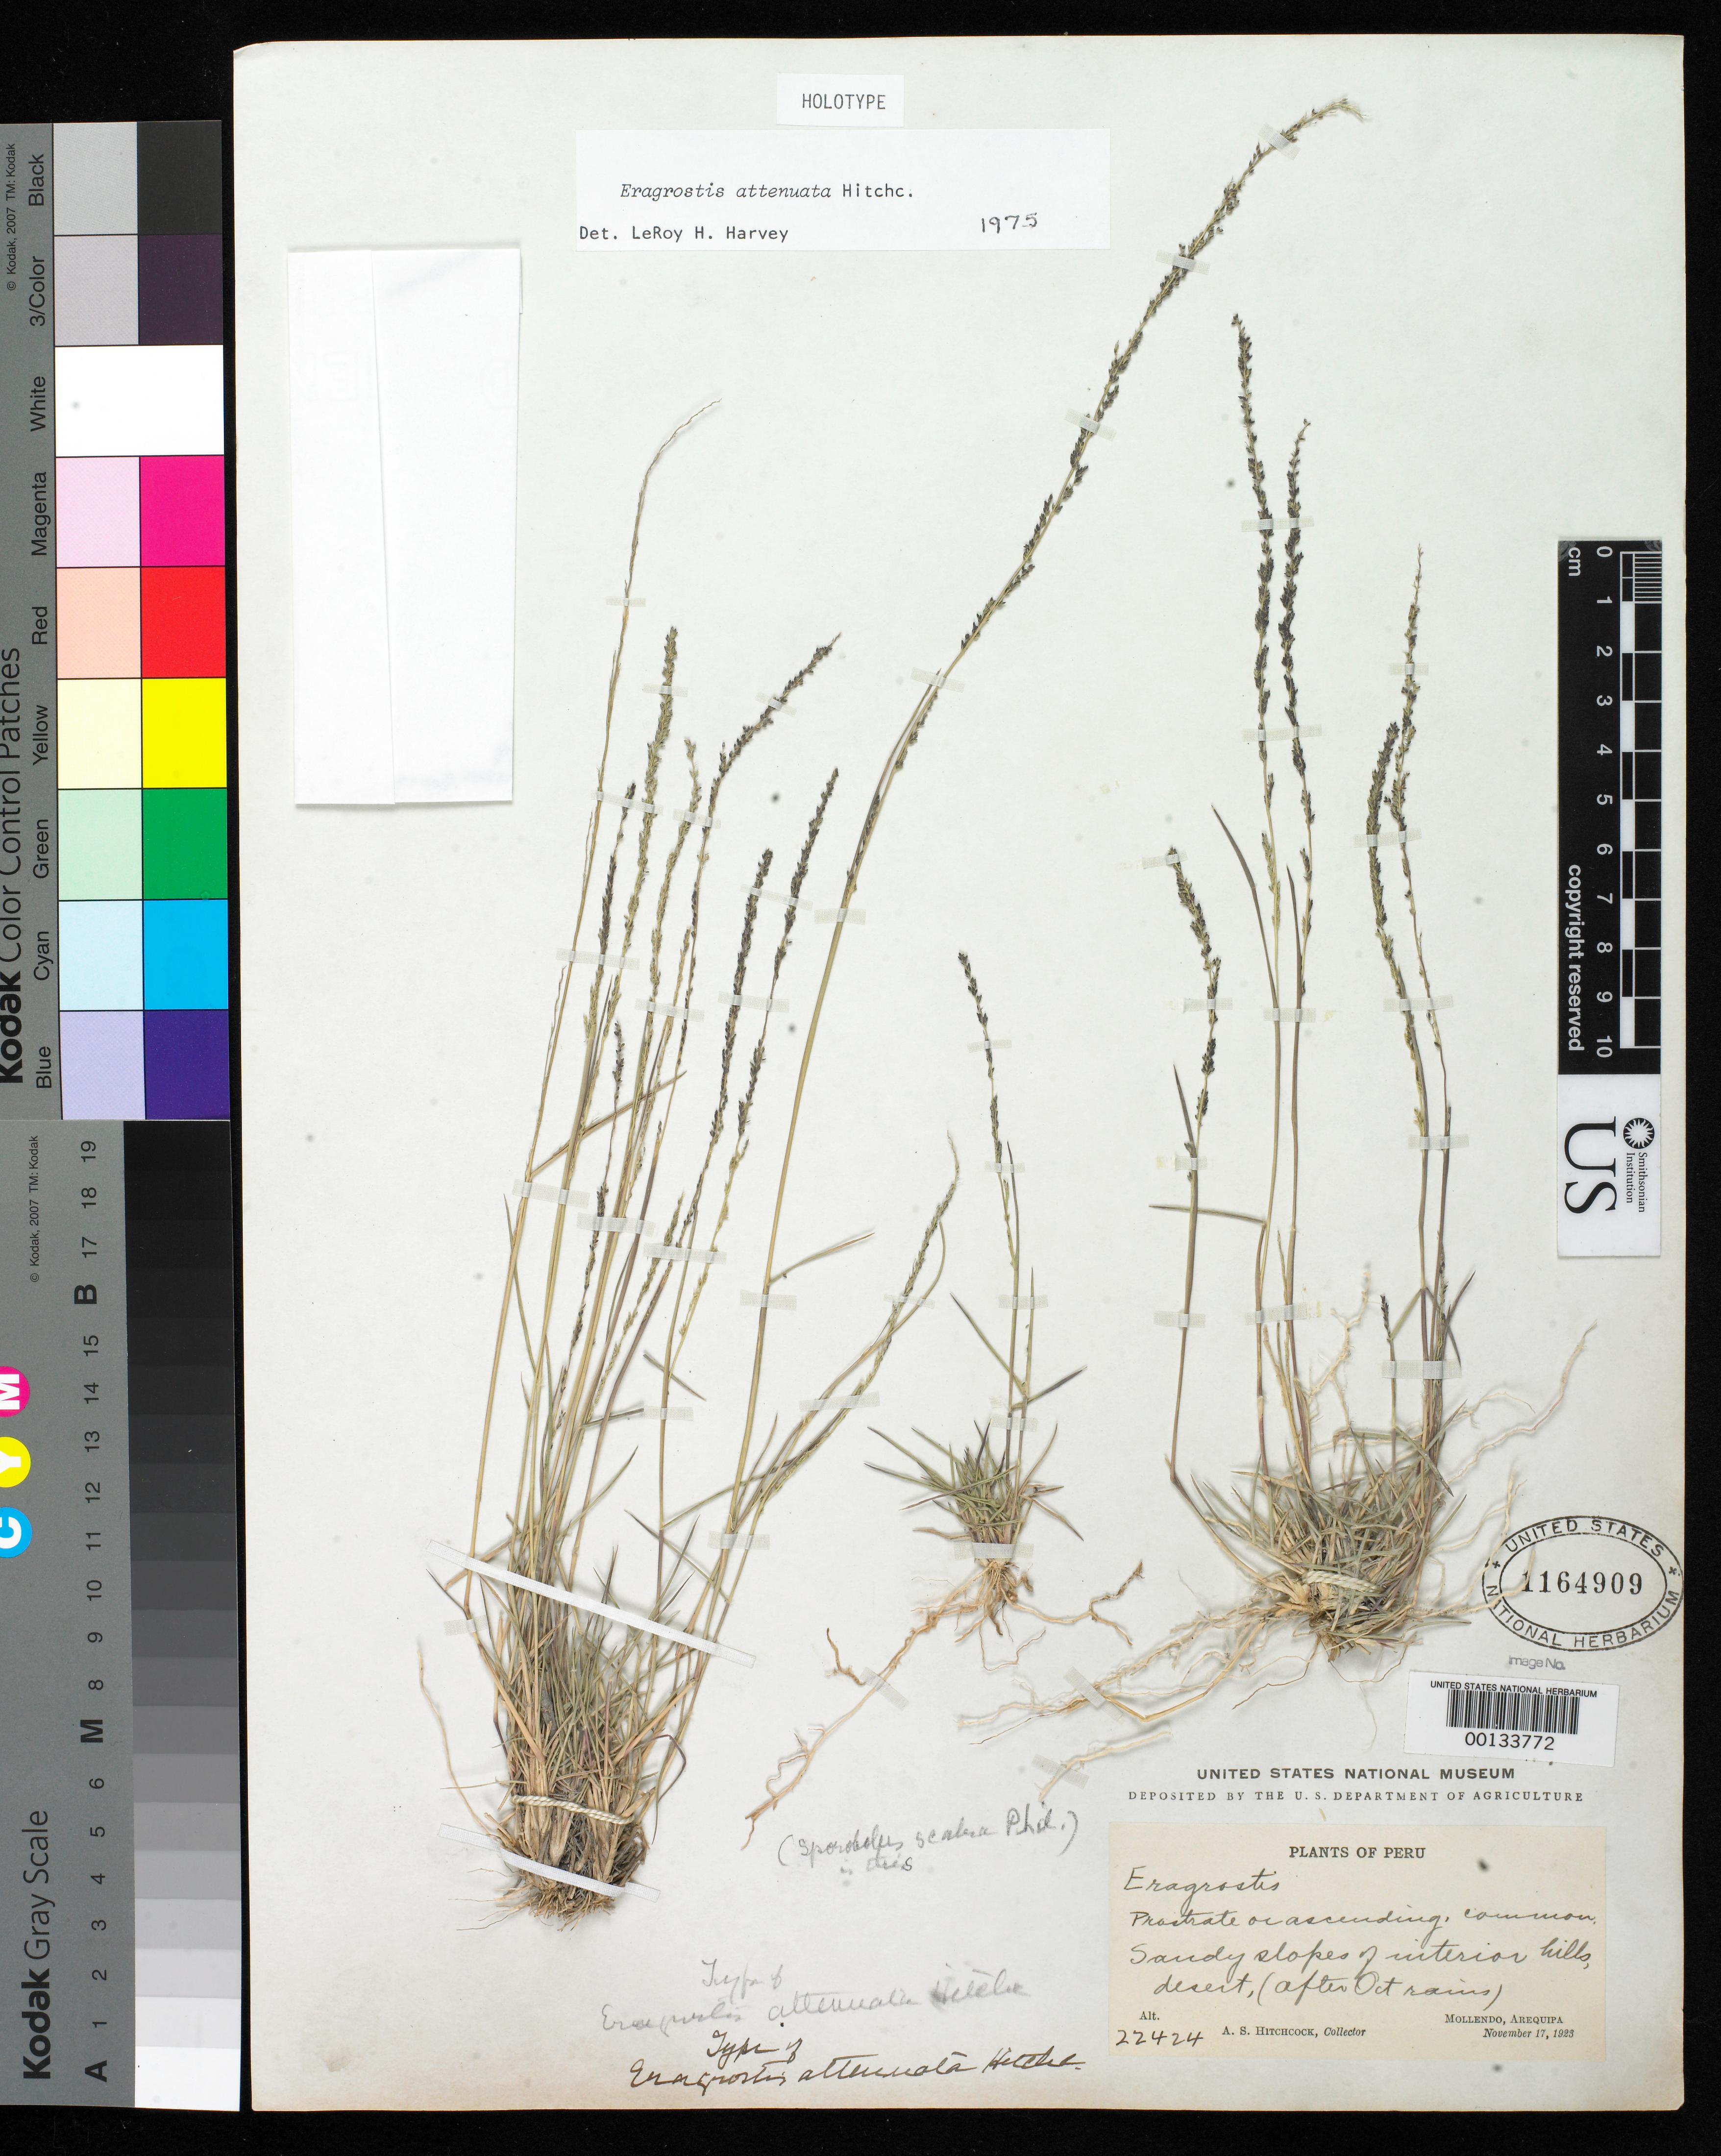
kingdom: Plantae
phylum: Tracheophyta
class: Liliopsida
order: Poales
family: Poaceae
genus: Eragrostis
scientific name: Eragrostis attenuata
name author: Hitchc.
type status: Holotype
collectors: A. S. Hitchcock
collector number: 22424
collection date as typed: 17 Nov 1923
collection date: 1923-11-17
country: Peru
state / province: Arequipa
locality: Mollendo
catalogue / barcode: US 1164909